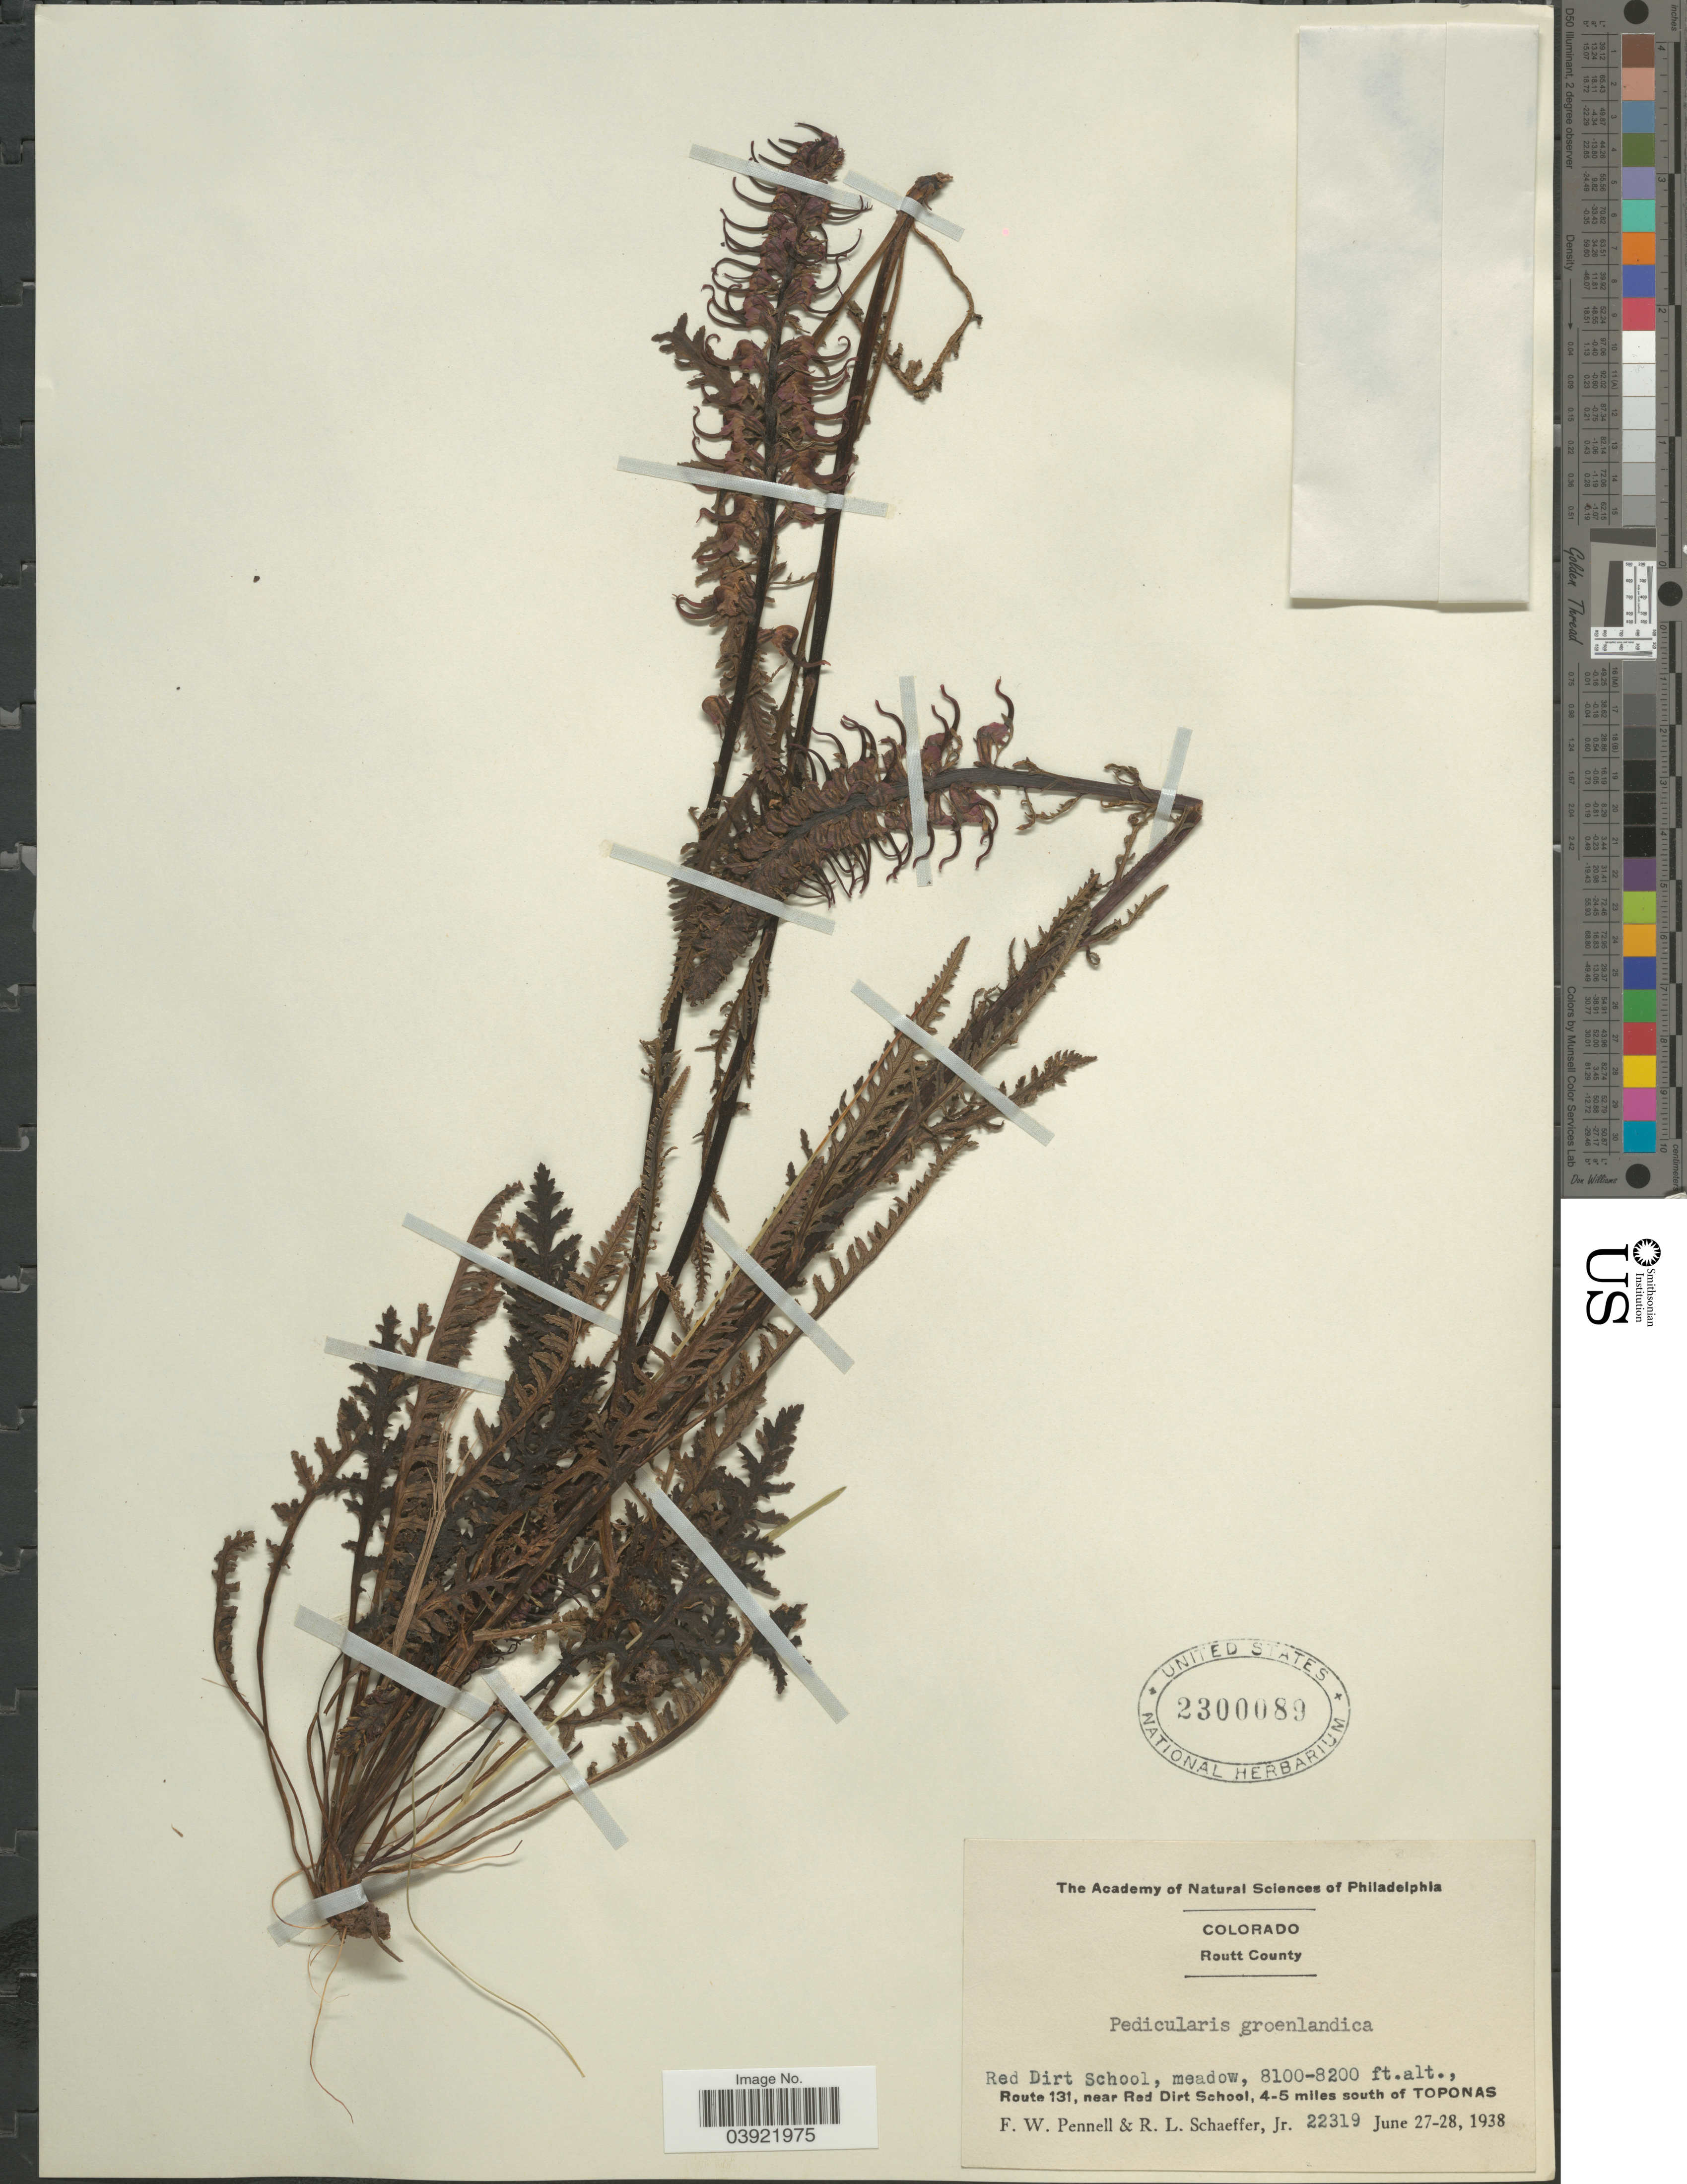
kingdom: Plantae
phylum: Tracheophyta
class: Magnoliopsida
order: Lamiales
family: Orobanchaceae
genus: Pedicularis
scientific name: Pedicularis groenlandica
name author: Retz.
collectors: F. W. Pennell & R. L. Schaeffer Jr.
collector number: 22319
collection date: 1938-06-27/1938-06-28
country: United States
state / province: Colorado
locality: Routt County. Red Dirt School, Route 131, near Red Dirt School, 4-5 miles south of Toponas.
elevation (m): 2469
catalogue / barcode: US 2300089